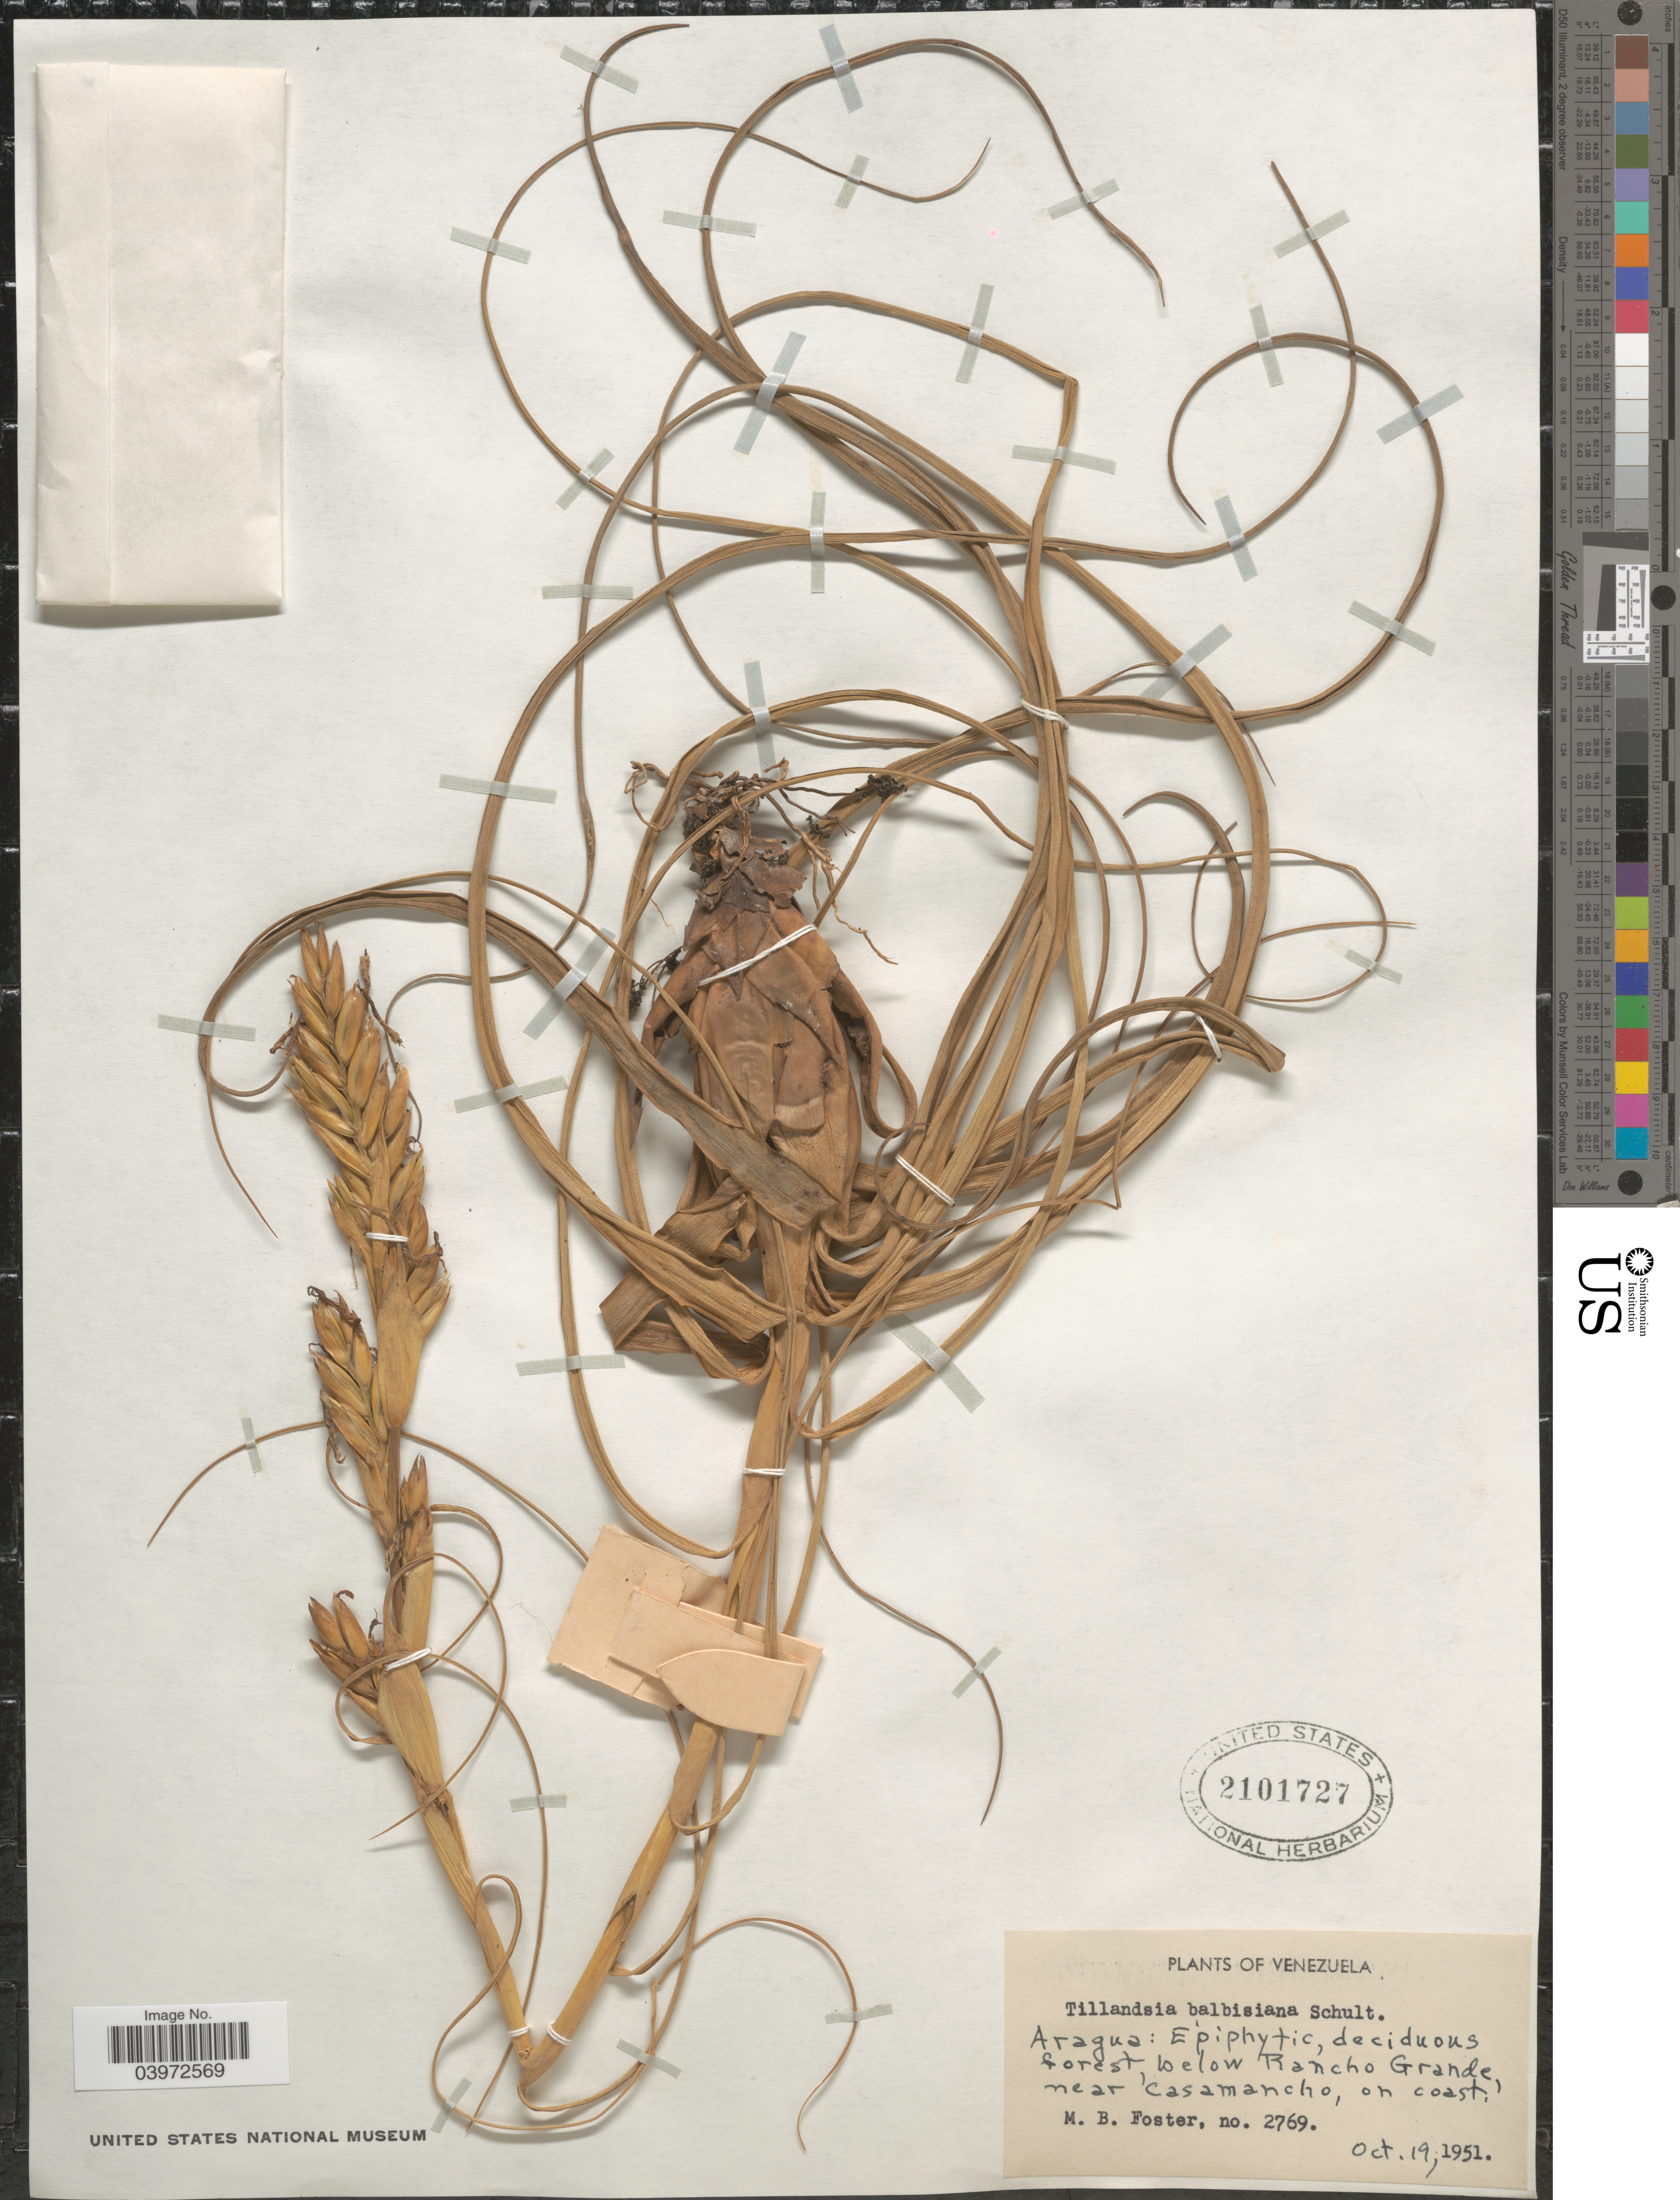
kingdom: Plantae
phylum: Tracheophyta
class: Liliopsida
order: Poales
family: Bromeliaceae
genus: Tillandsia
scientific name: Tillandsia balbisiana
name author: Schult. f.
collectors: M. B. Foster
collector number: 2769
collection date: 1951-10-19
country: Venezuela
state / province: Aragua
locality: Below Rancho Grande near Casamancho, on coast.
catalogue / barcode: US 2101727